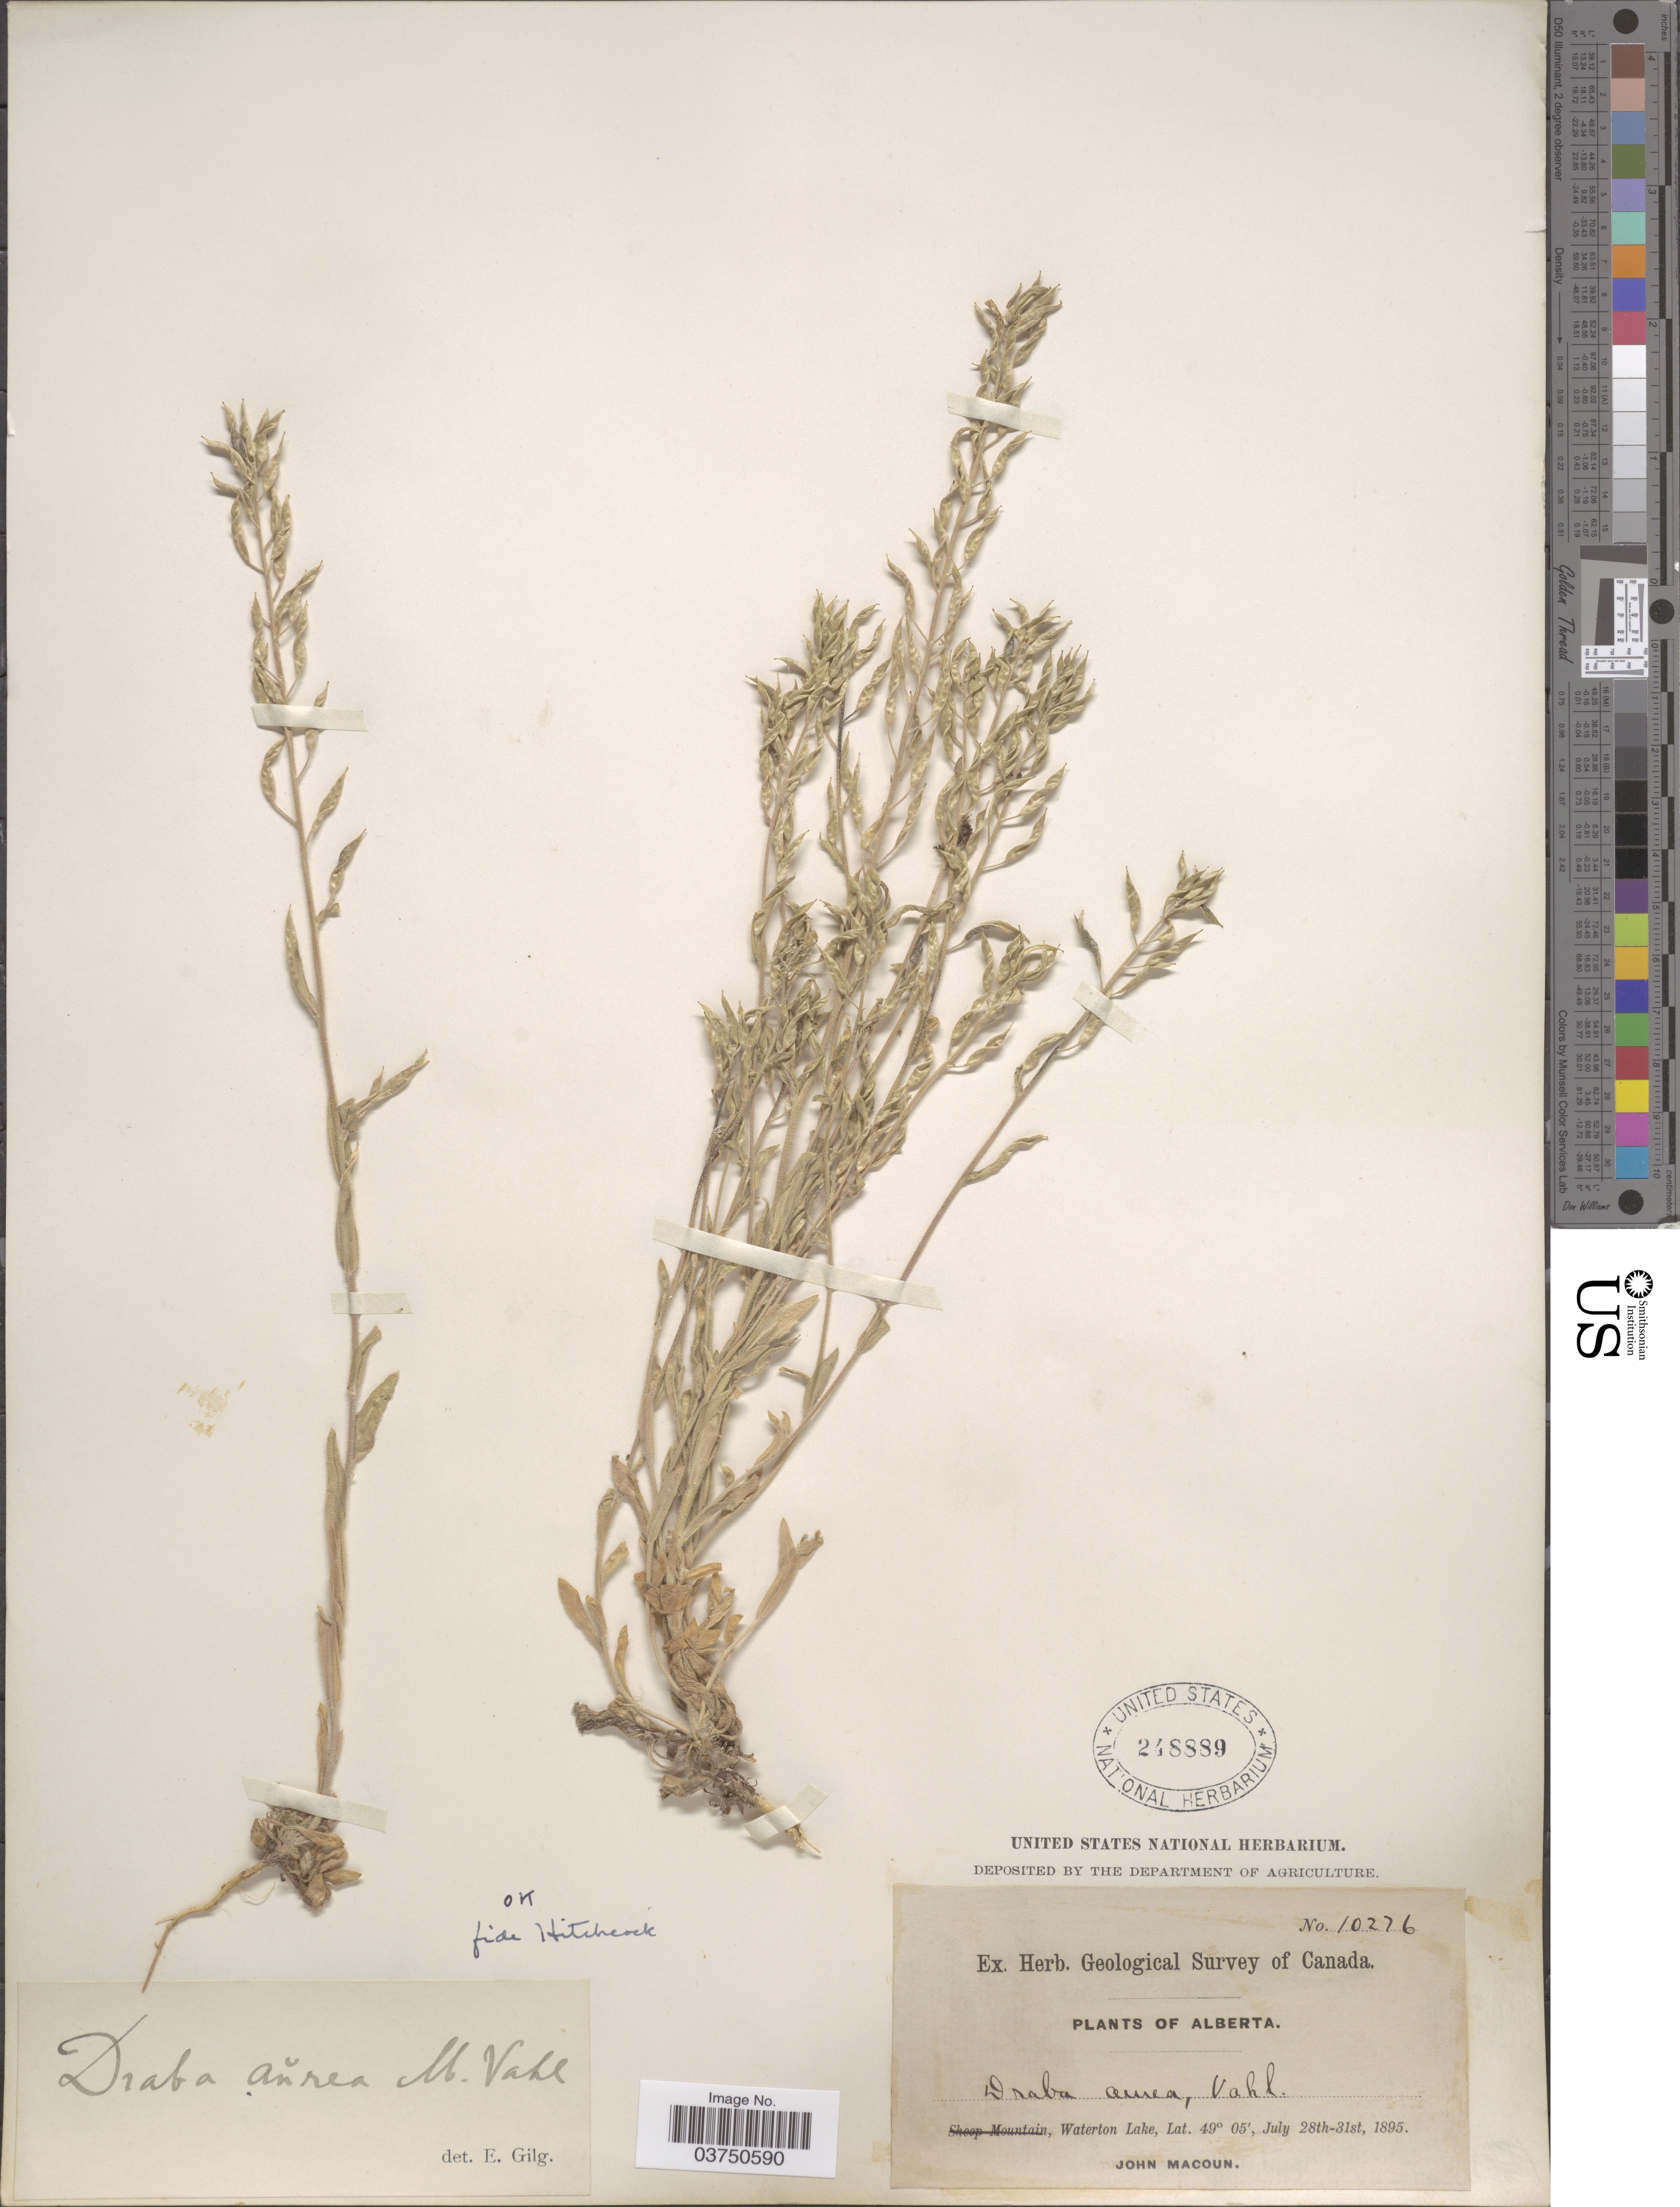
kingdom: Plantae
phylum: Tracheophyta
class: Magnoliopsida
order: Brassicales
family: Brassicaceae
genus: Draba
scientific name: Draba aurea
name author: Vahl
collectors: J. Macoun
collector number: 10276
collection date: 1895-07-28/1895-07-31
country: Canada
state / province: Alberta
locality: Waterton Lake.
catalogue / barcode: US 248889